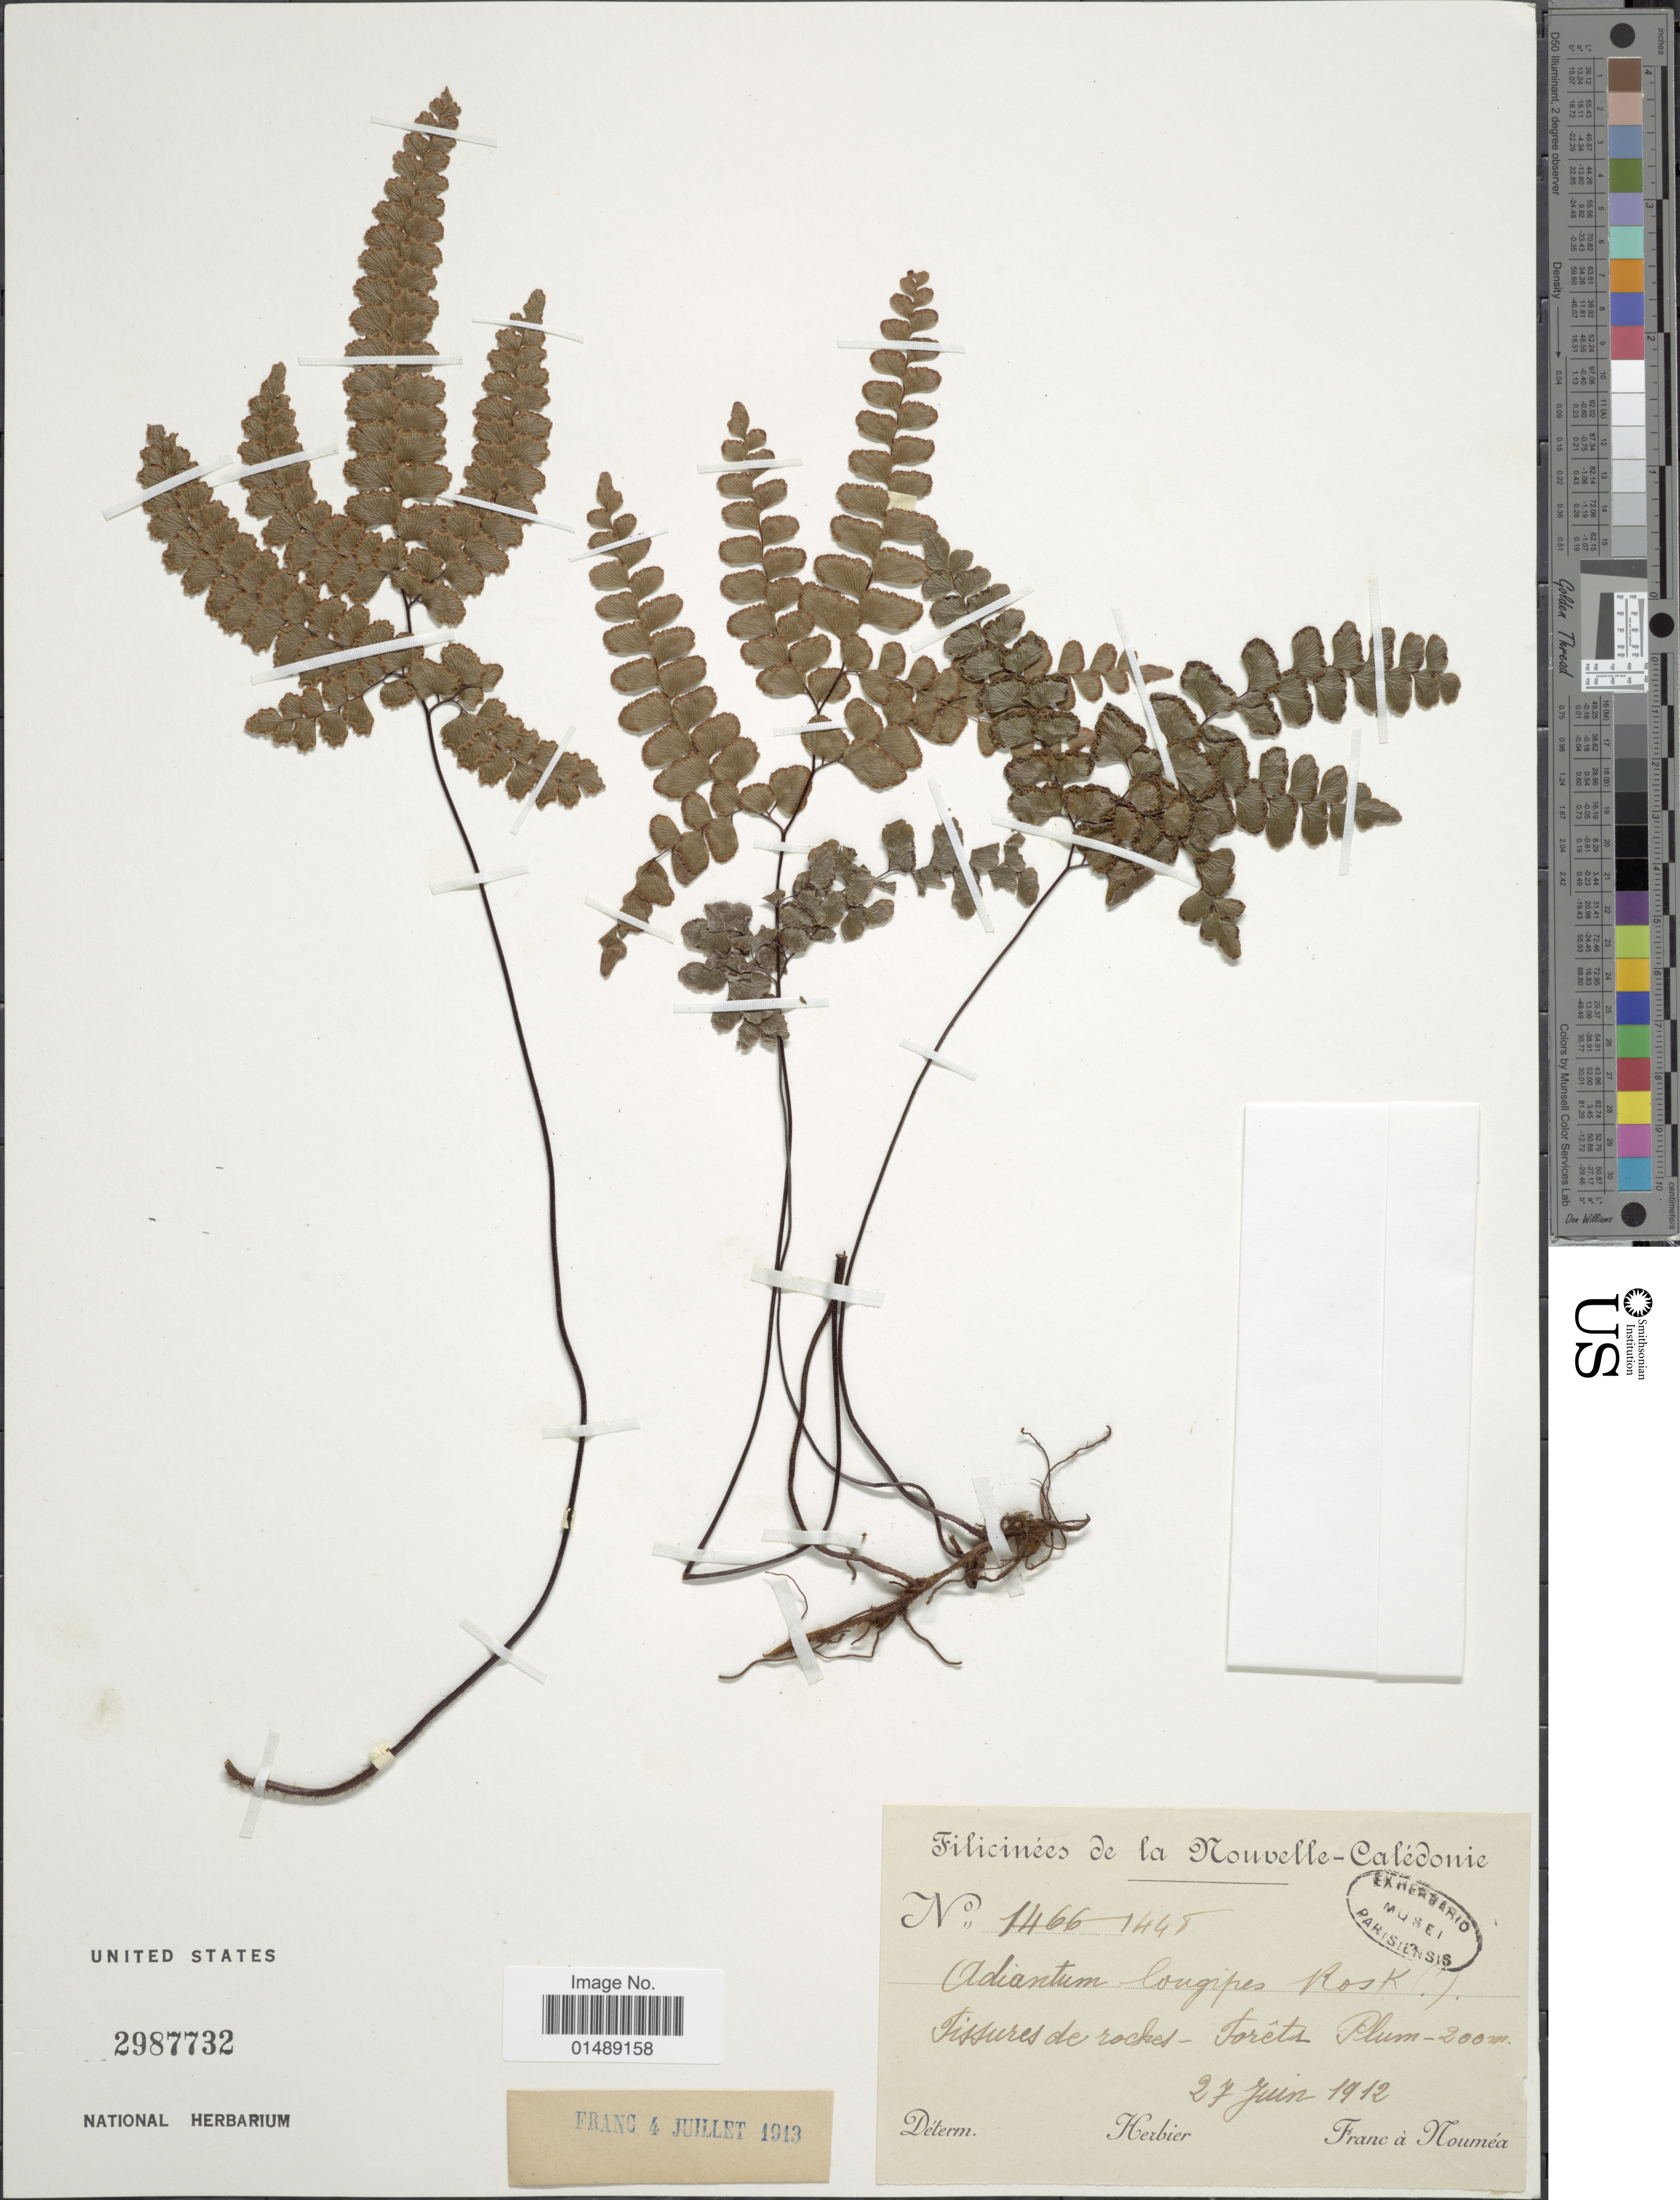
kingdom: Plantae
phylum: Tracheophyta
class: Polypodiopsida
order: Polypodiales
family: Pteridaceae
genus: Adiantum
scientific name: Adiantum fulvum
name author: M. Raoul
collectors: Franc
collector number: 1445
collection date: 1912-06-27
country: New Caledonia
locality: Nouvelle- Caledonie, Forêts Plum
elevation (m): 200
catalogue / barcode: US 2987732